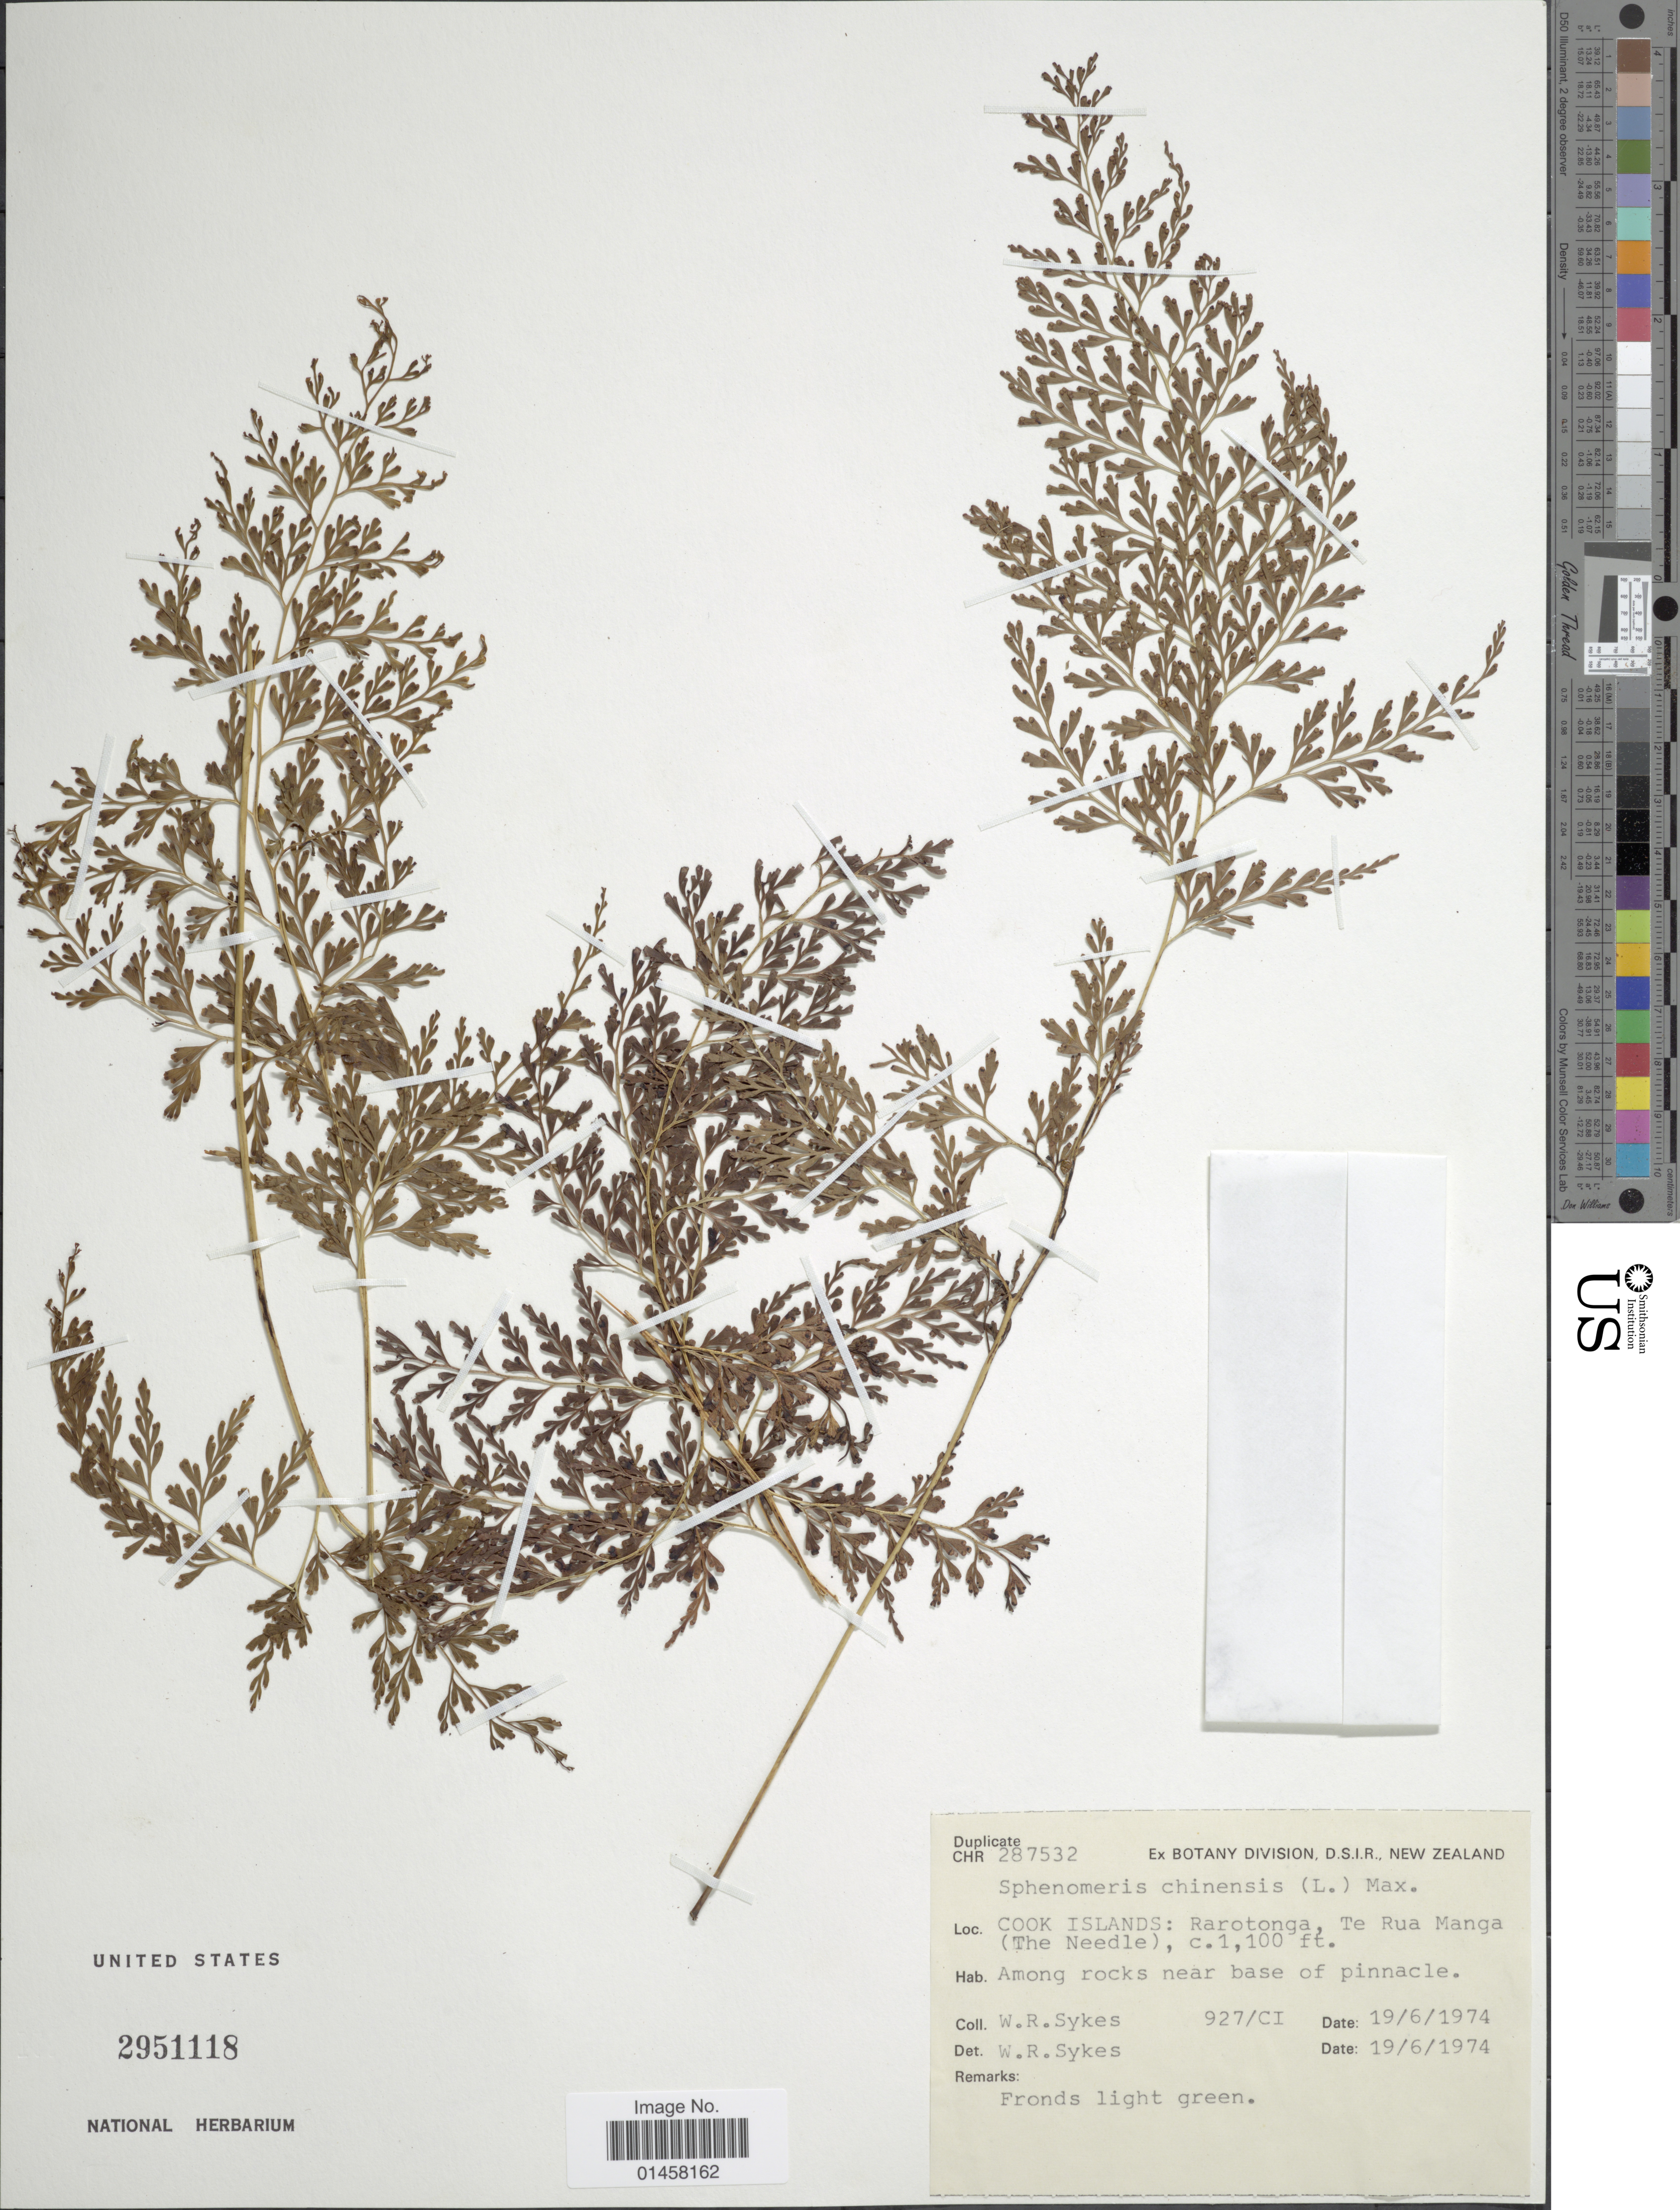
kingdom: Plantae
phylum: Tracheophyta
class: Polypodiopsida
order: Polypodiales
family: Lindsaeaceae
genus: Sphenomeris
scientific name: Sphenomeris chinensis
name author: (L.) Maxon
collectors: W. R. Sykes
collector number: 927/CI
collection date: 1974-06-19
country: Cook Islands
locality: Roratonga. Te Rua Manga (The Needle). Among rocks near base of pinnacle.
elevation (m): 335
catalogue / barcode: US 2951118